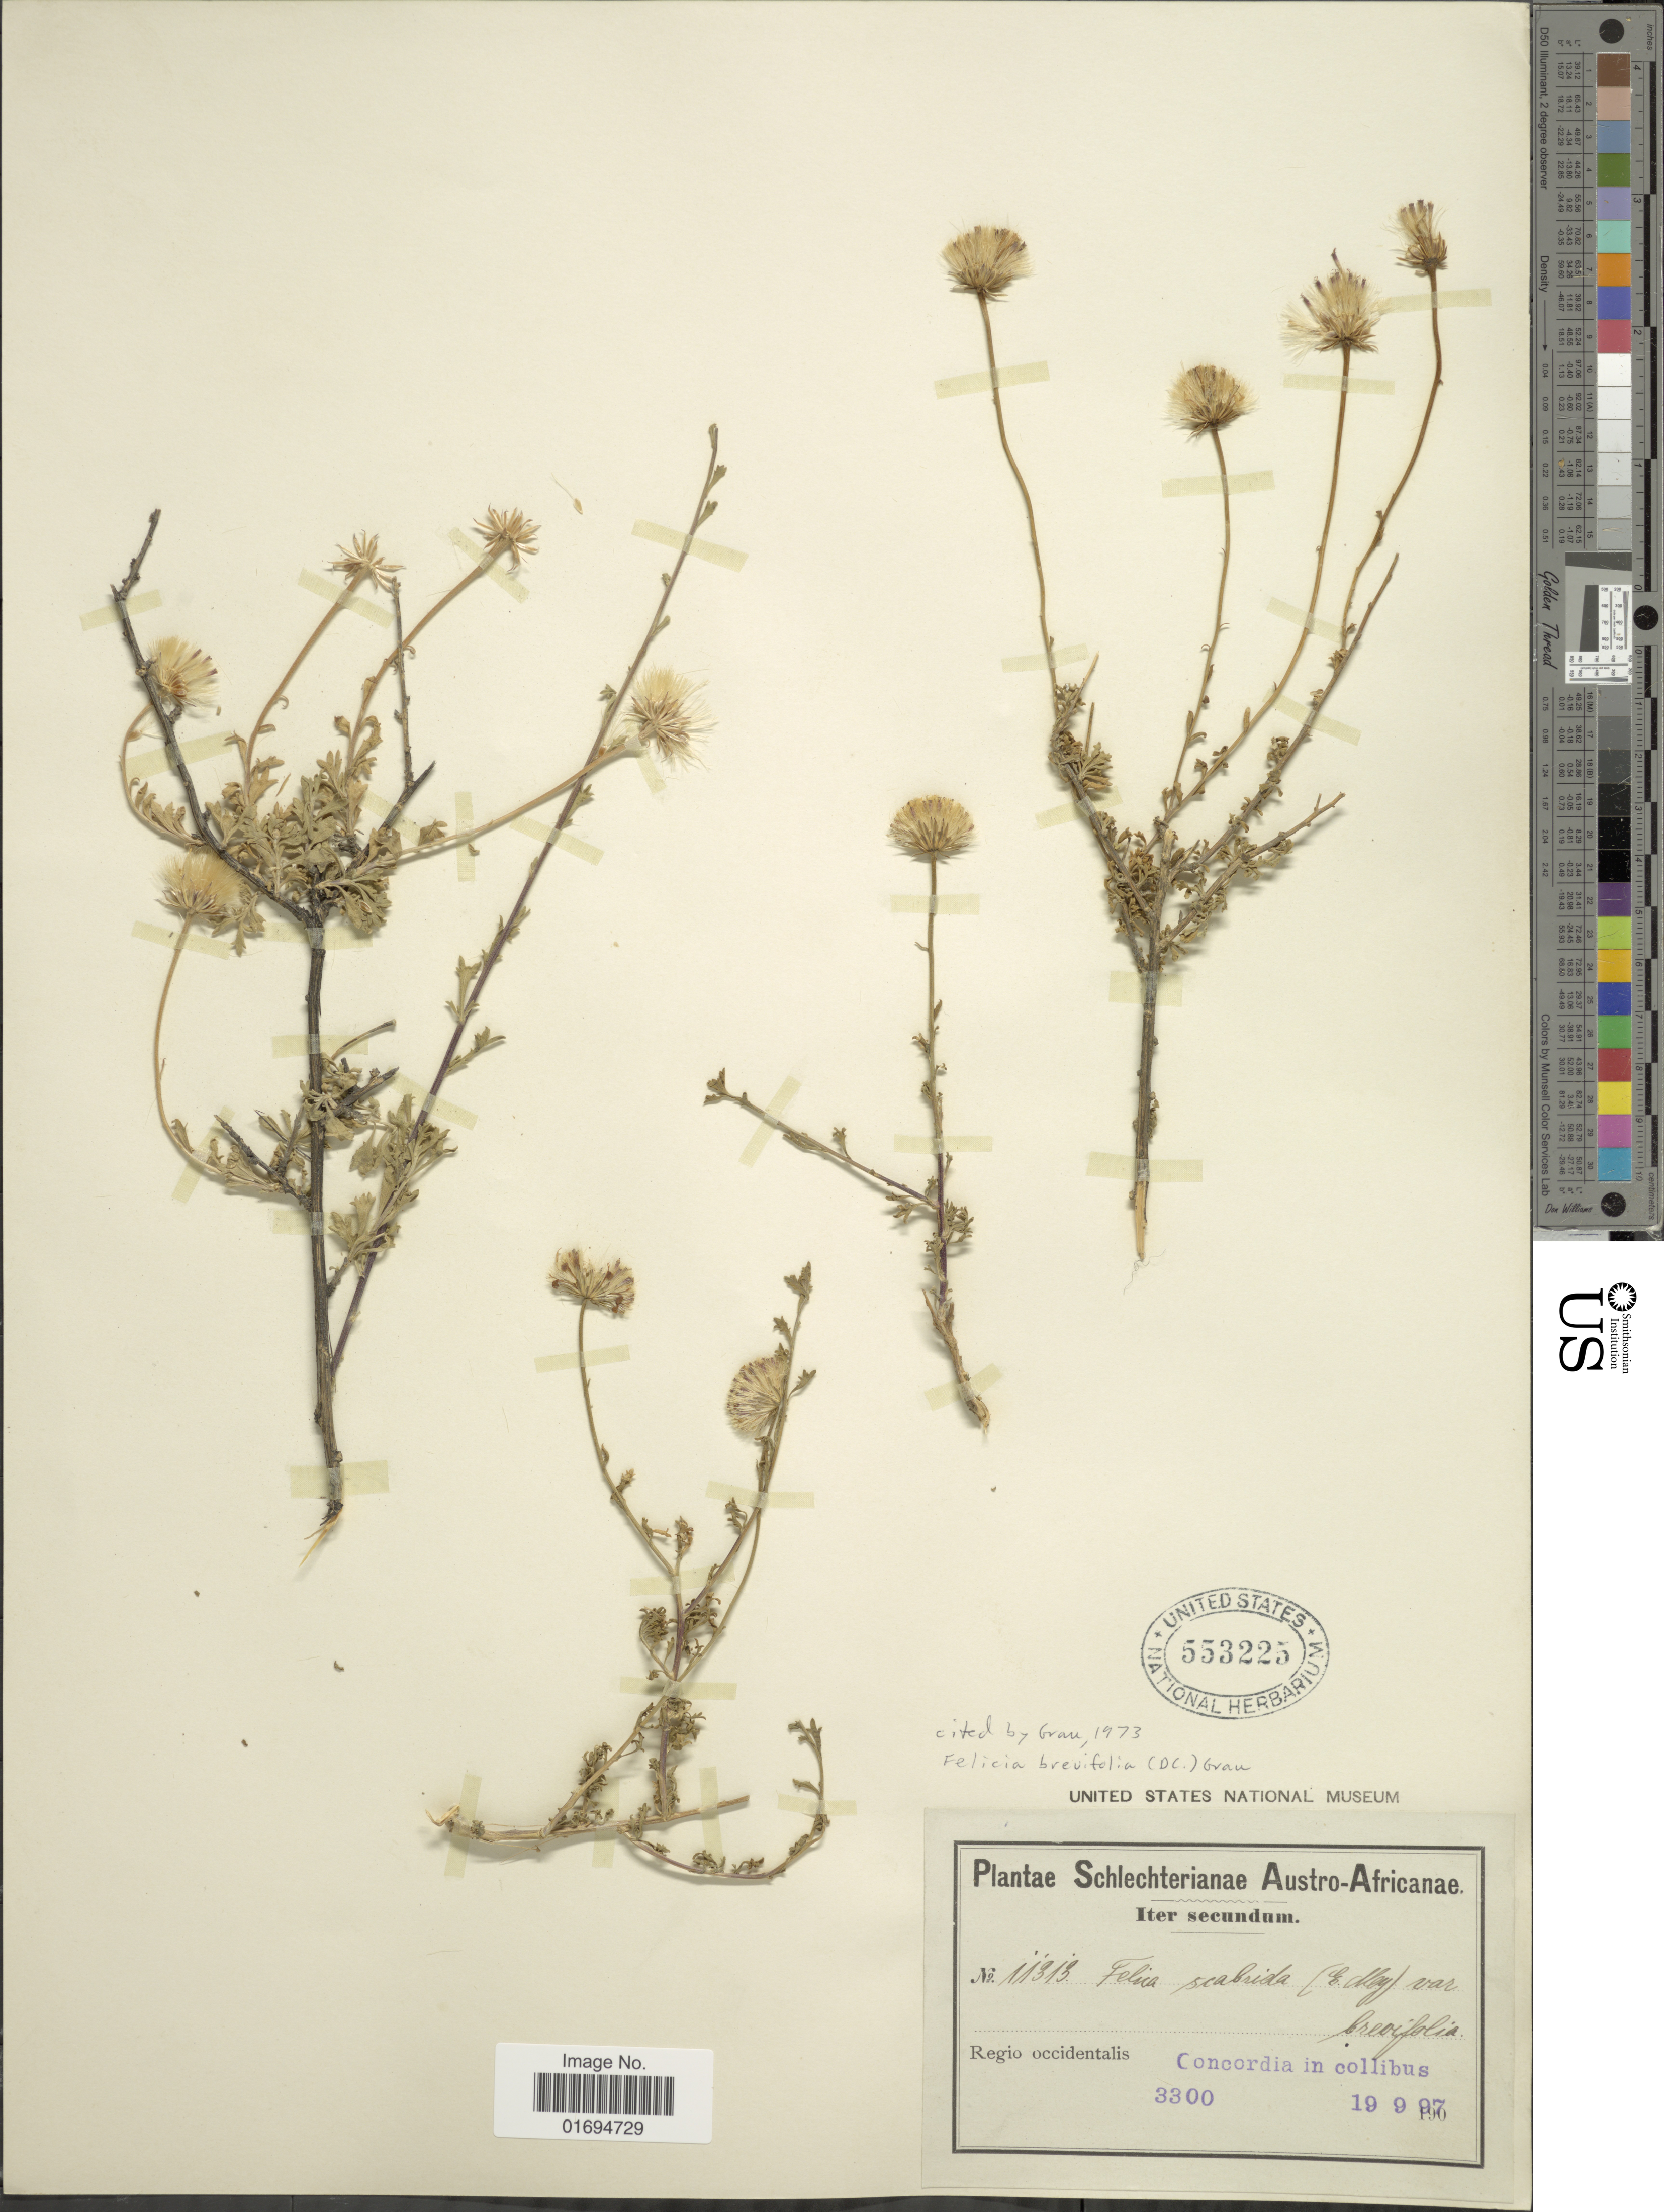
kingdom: Plantae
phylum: Tracheophyta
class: Magnoliopsida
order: Asterales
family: Asteraceae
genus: Felicia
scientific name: Felicia brevifolia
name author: (DC.) Grau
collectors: Schlechter, --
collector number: M313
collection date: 1997-09-19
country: South Africa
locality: Austro-Africanae, Concordia in Collibus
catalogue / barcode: US 553225